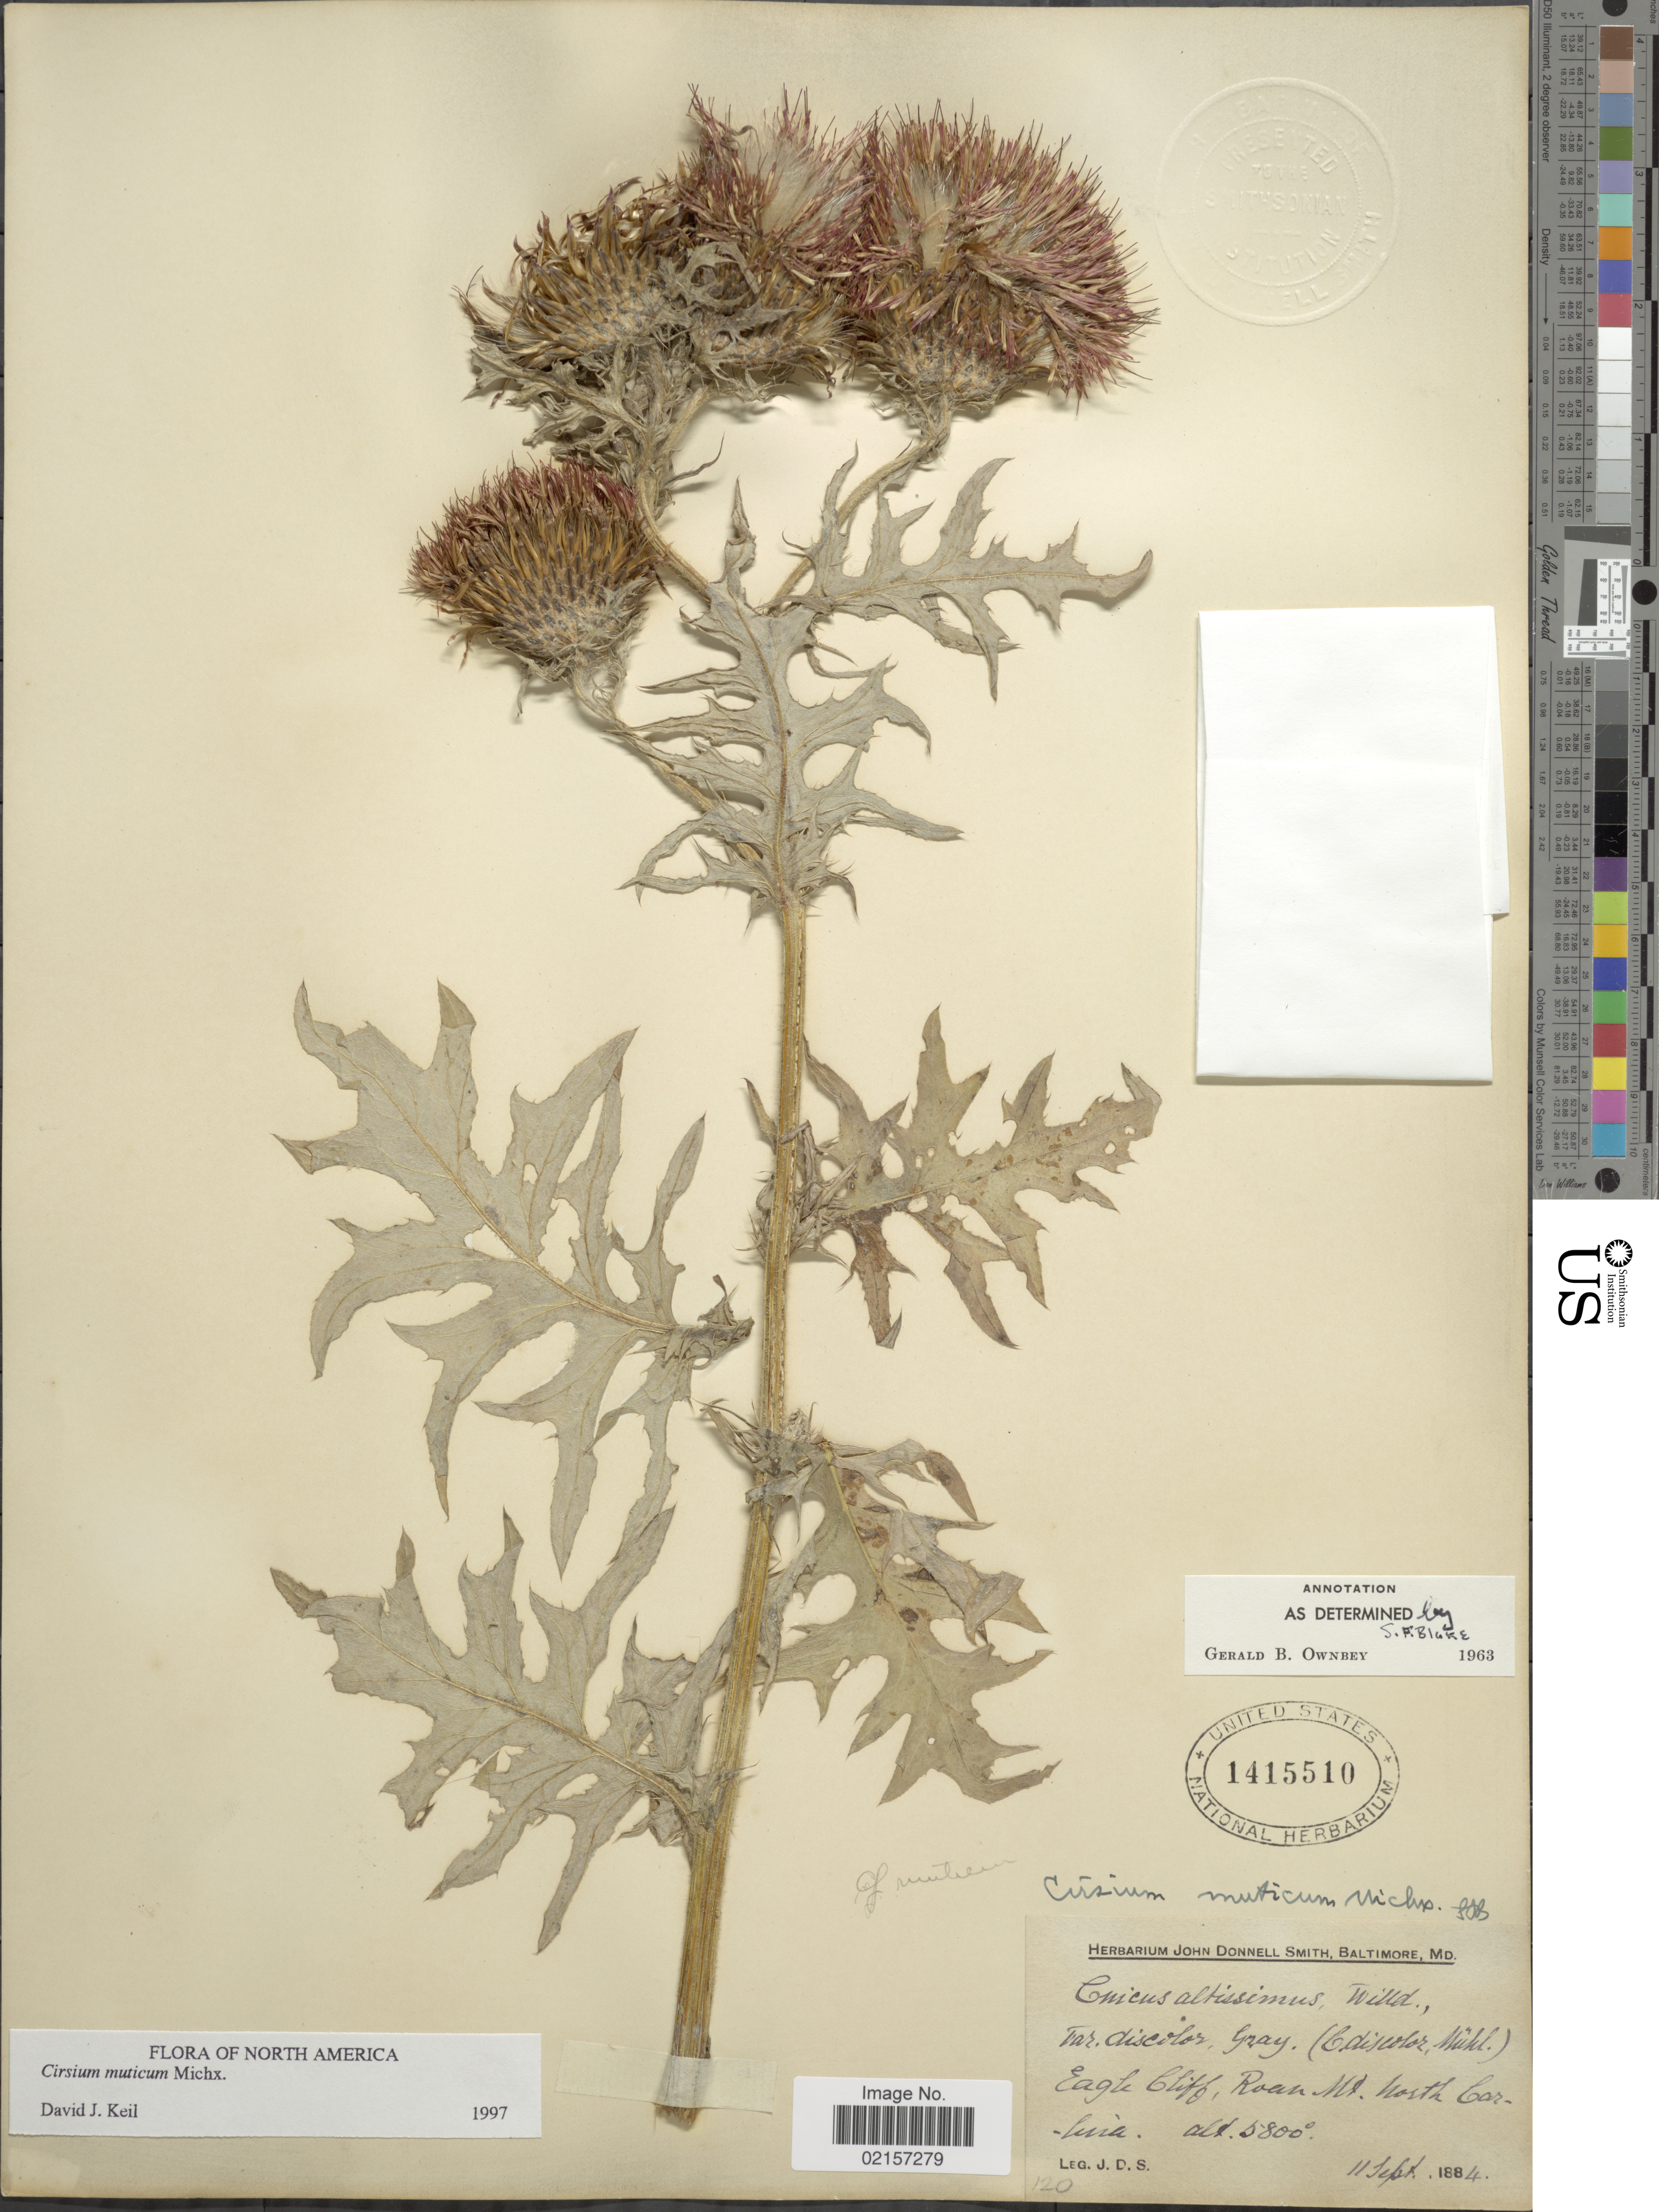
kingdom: Plantae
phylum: Tracheophyta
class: Magnoliopsida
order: Asterales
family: Asteraceae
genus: Cirsium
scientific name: Cirsium muticum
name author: Michx.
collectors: J. Donnell Smith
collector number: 120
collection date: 1884-09-11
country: United States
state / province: North Carolina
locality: Eagle Cliff, Roan Mt.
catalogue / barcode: US 1415510